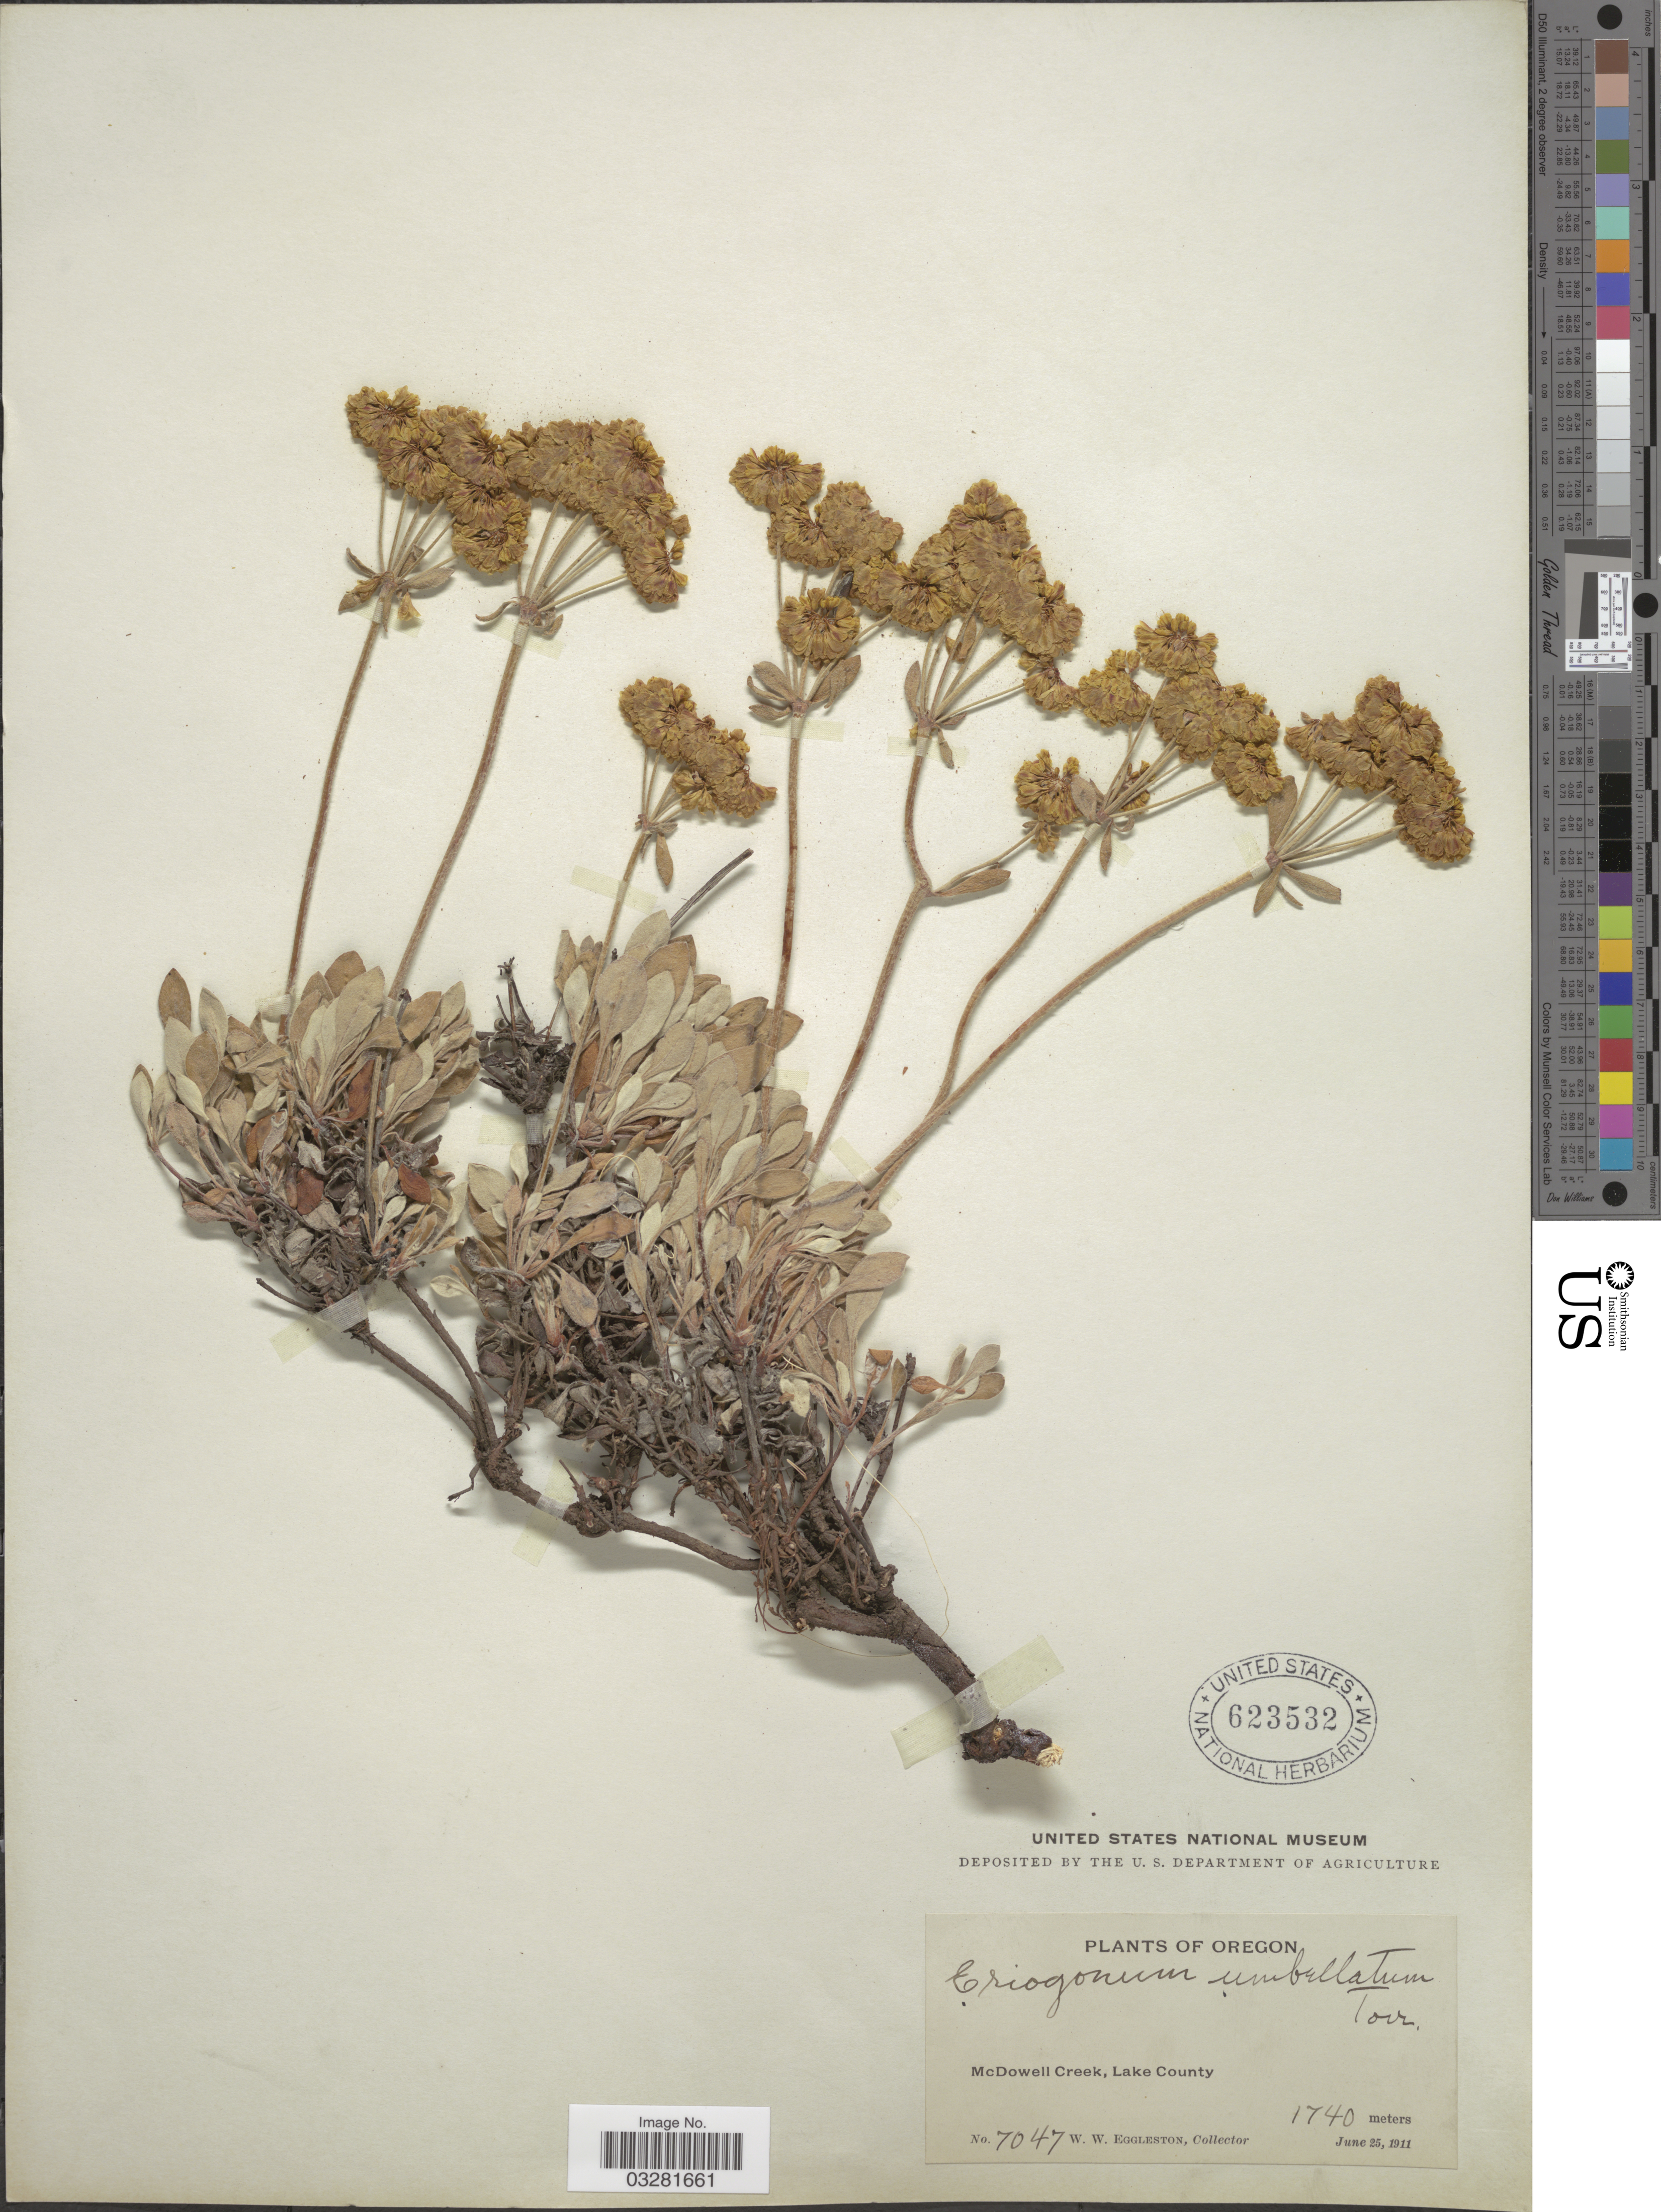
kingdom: Plantae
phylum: Tracheophyta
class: Magnoliopsida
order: Caryophyllales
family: Polygonaceae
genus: Eriogonum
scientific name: Eriogonum umbellatum var. polyanthum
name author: Torr.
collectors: W. W. Eggleston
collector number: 7047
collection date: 1911-06-25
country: United States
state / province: Oregon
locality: McDowell Creek, Lake County.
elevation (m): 1740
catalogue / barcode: US 623532